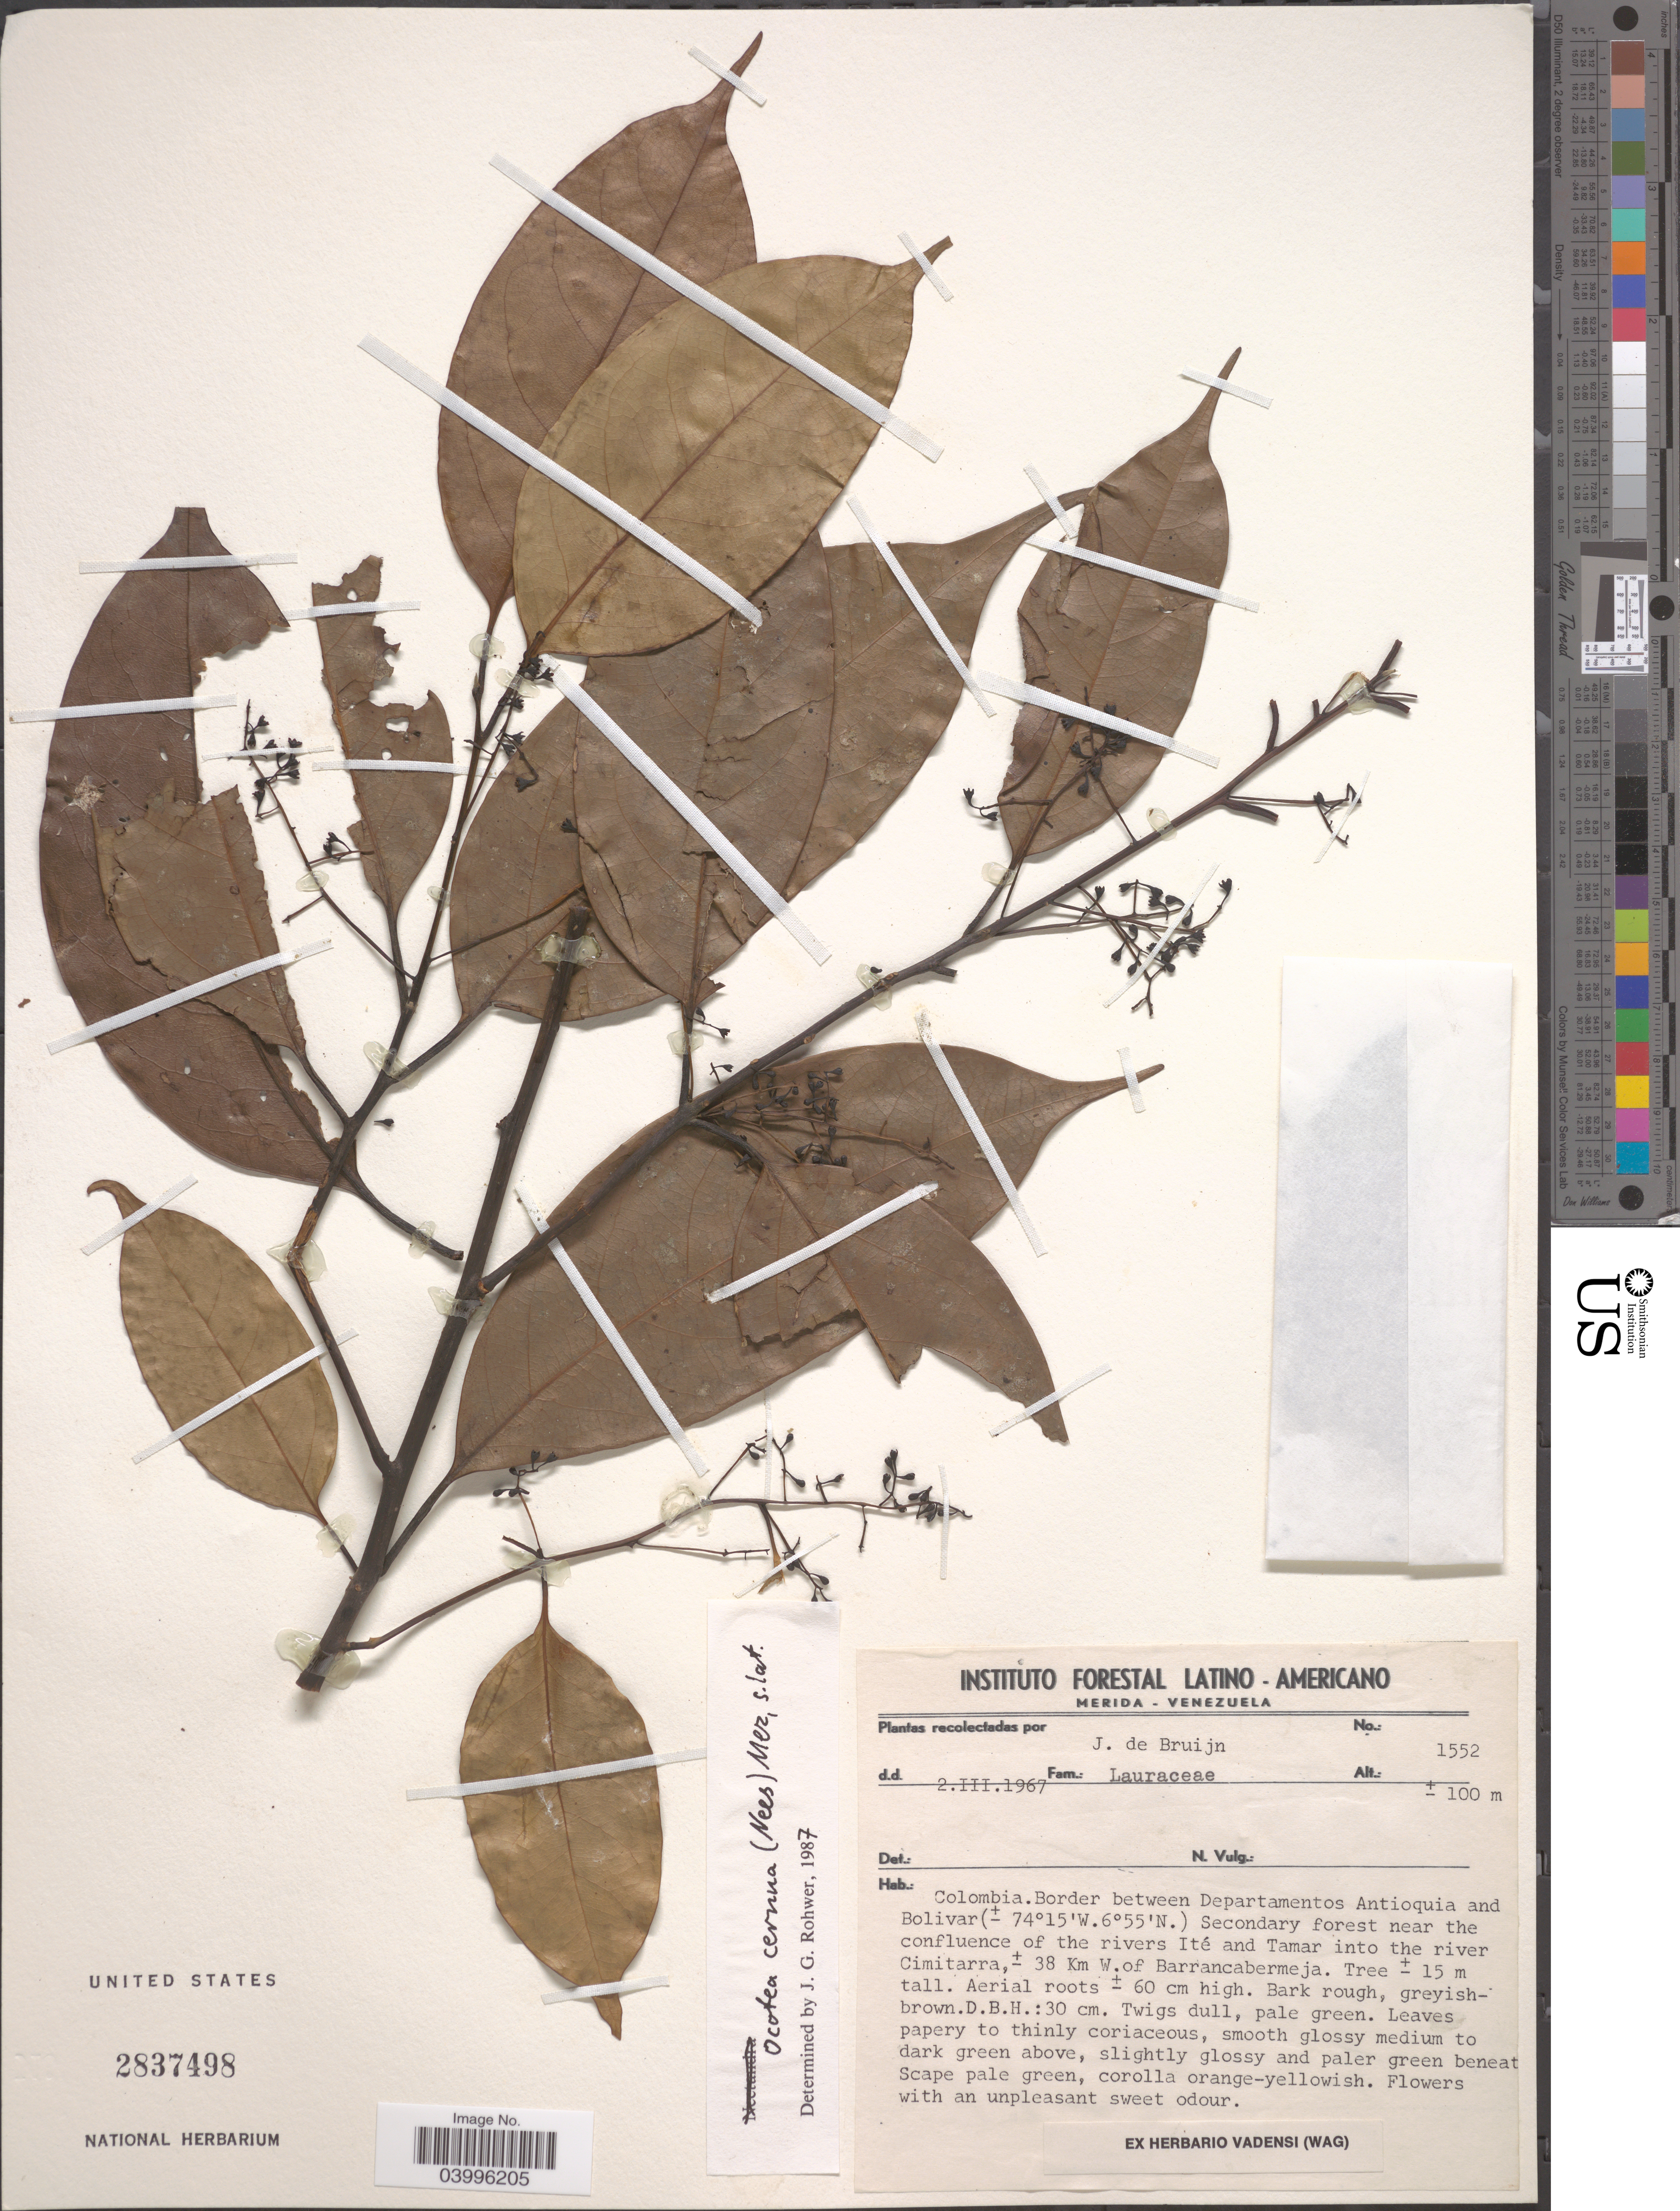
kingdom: Plantae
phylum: Tracheophyta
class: Magnoliopsida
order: Laurales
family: Lauraceae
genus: Ocotea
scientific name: Ocotea cernua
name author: (Nees) Mez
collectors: J. Bruijn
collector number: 1552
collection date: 1967-03-02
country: Colombia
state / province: Antioquia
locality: Border between Departamento Antioquia and Bolivar. Secondary forest near the confluence of the rivers Ité and Tamar into the river Cimitarra, ± 38 Km W. of Barrancabermeja.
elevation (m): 100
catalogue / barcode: US 2837498